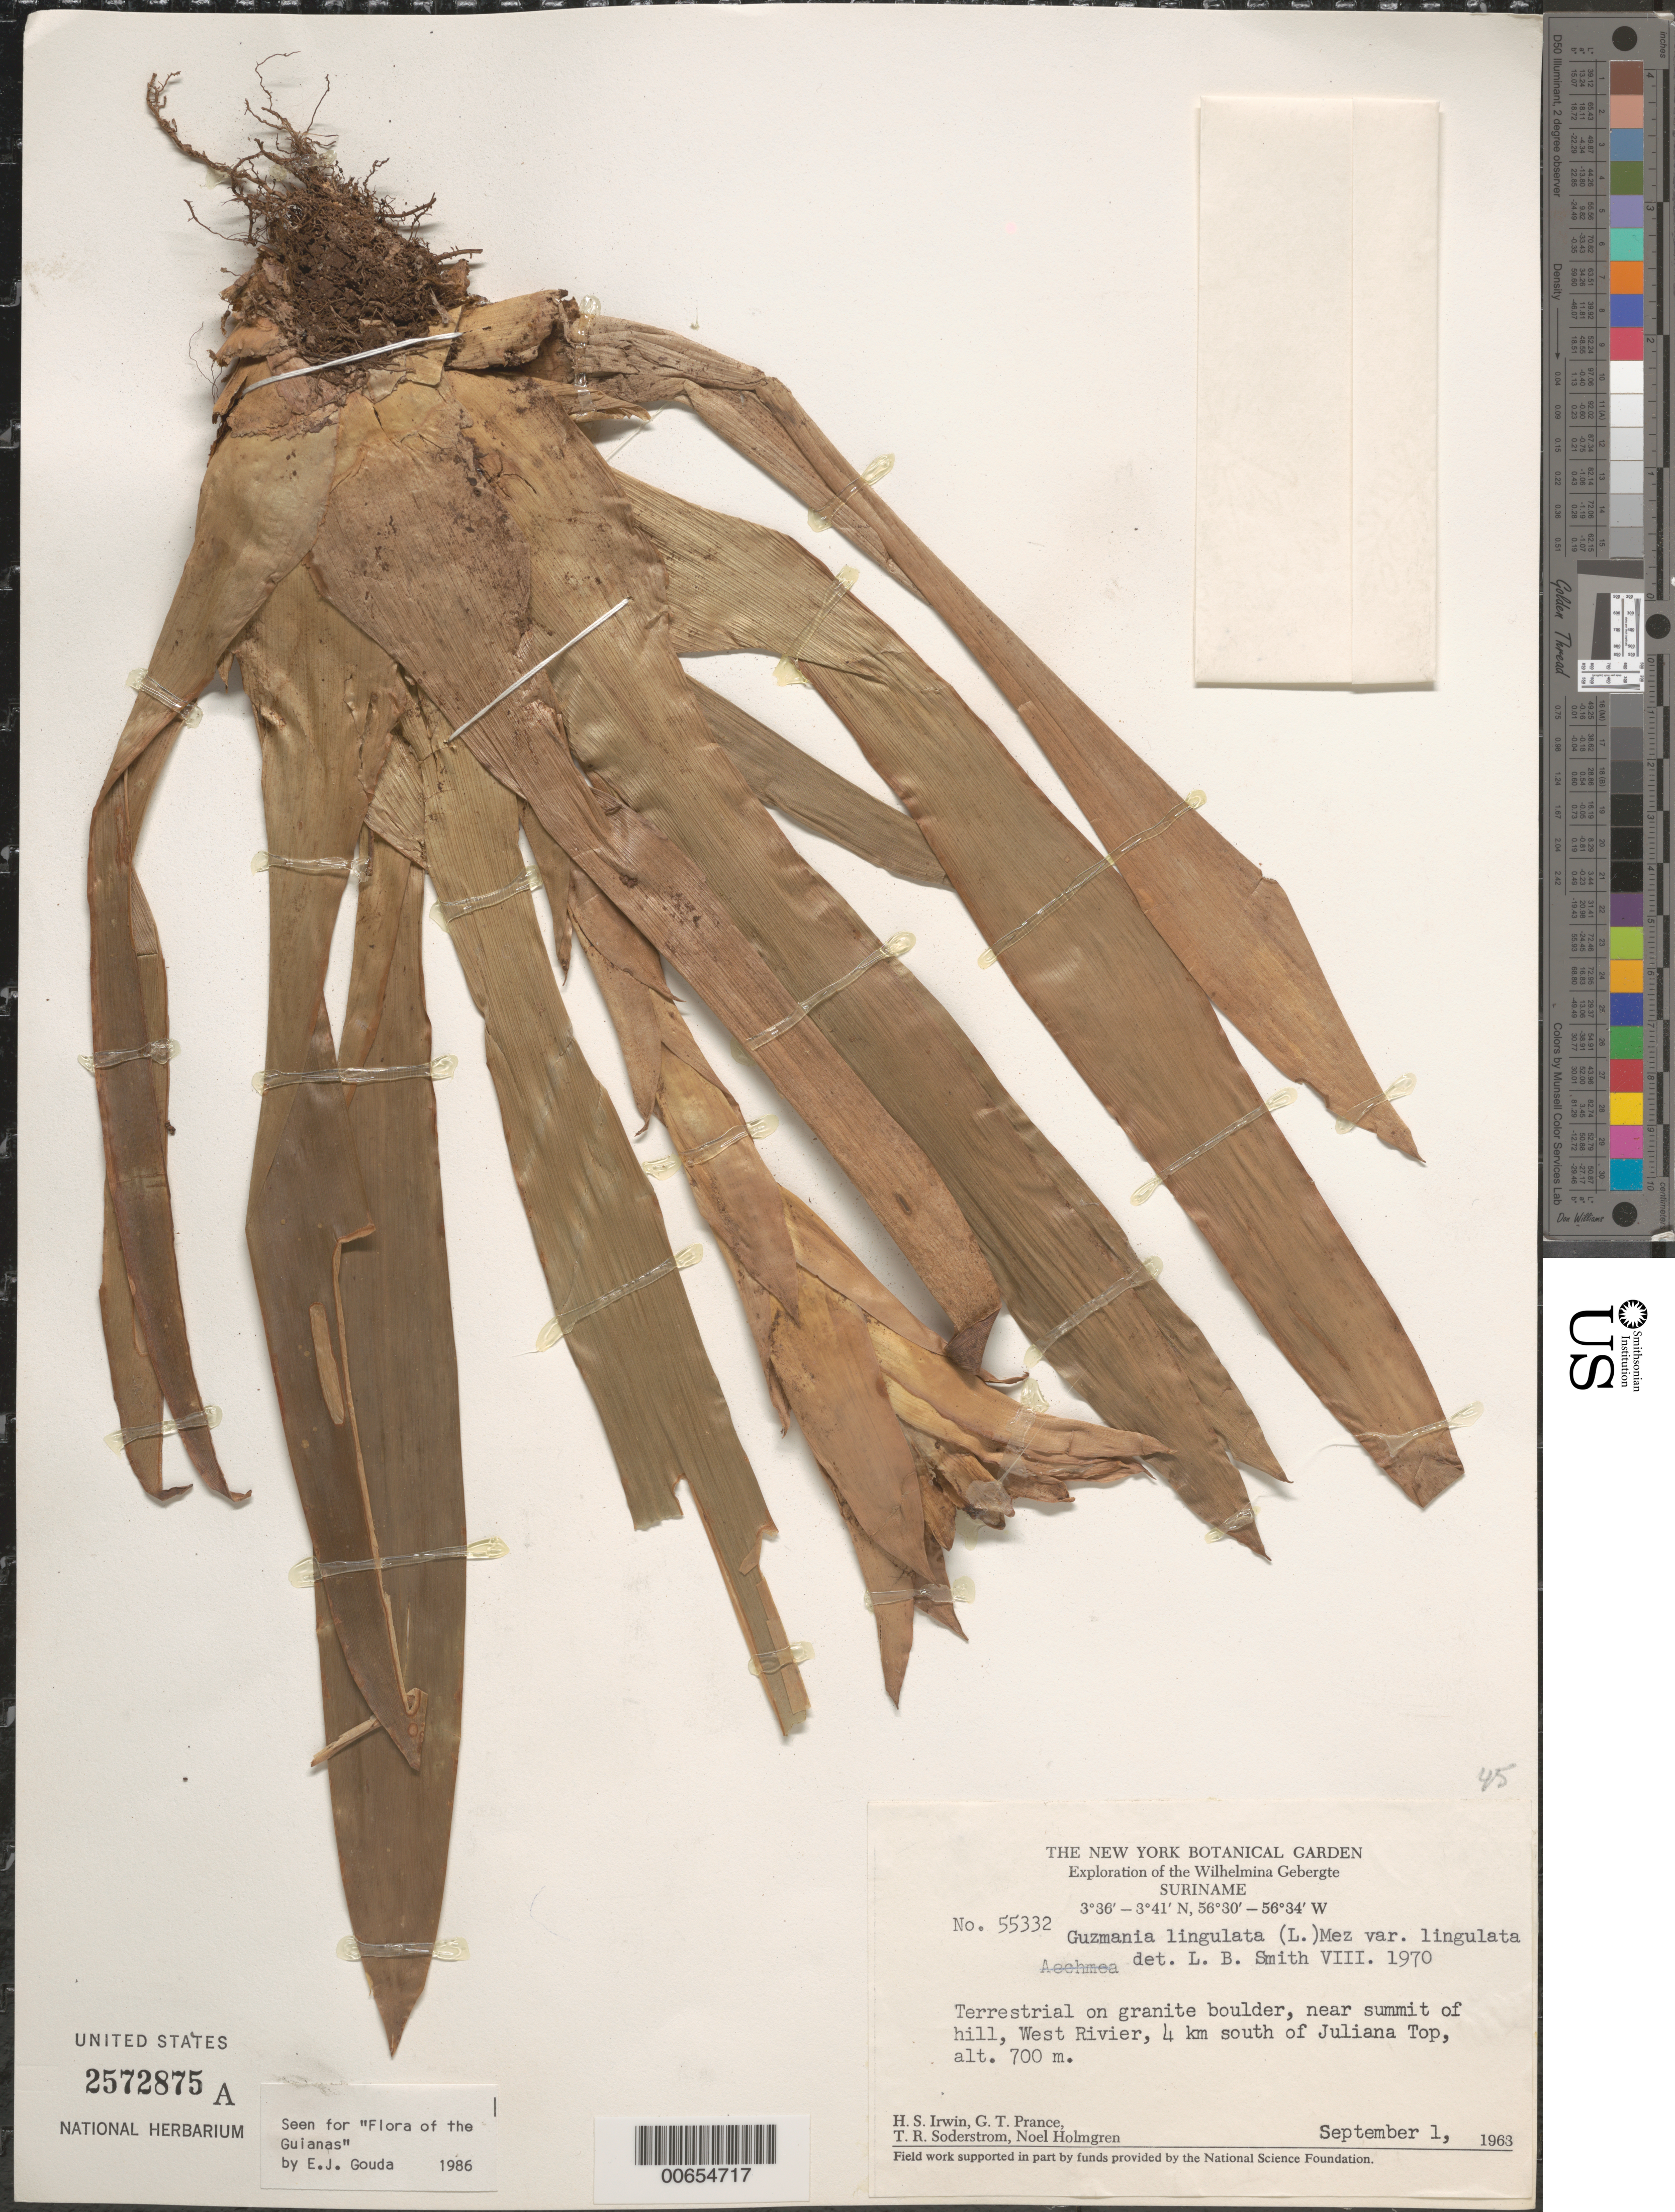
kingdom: Plantae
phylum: Tracheophyta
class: Liliopsida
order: Poales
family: Bromeliaceae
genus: Guzmania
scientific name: Guzmania lingulata var. lingulata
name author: (L.) Mez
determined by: Gouda, E. J.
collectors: H. Irwin, G. T. Prance, T. R. Soderstrom & N. H. Holmgren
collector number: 55332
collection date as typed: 1-Sep-63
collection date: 1963-09-01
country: Suriname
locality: Wilhelminagebergte (Wilhelmina Mts.), West River, 4 km S of Juliana Top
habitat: On granite boulder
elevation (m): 450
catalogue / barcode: US 2572875A